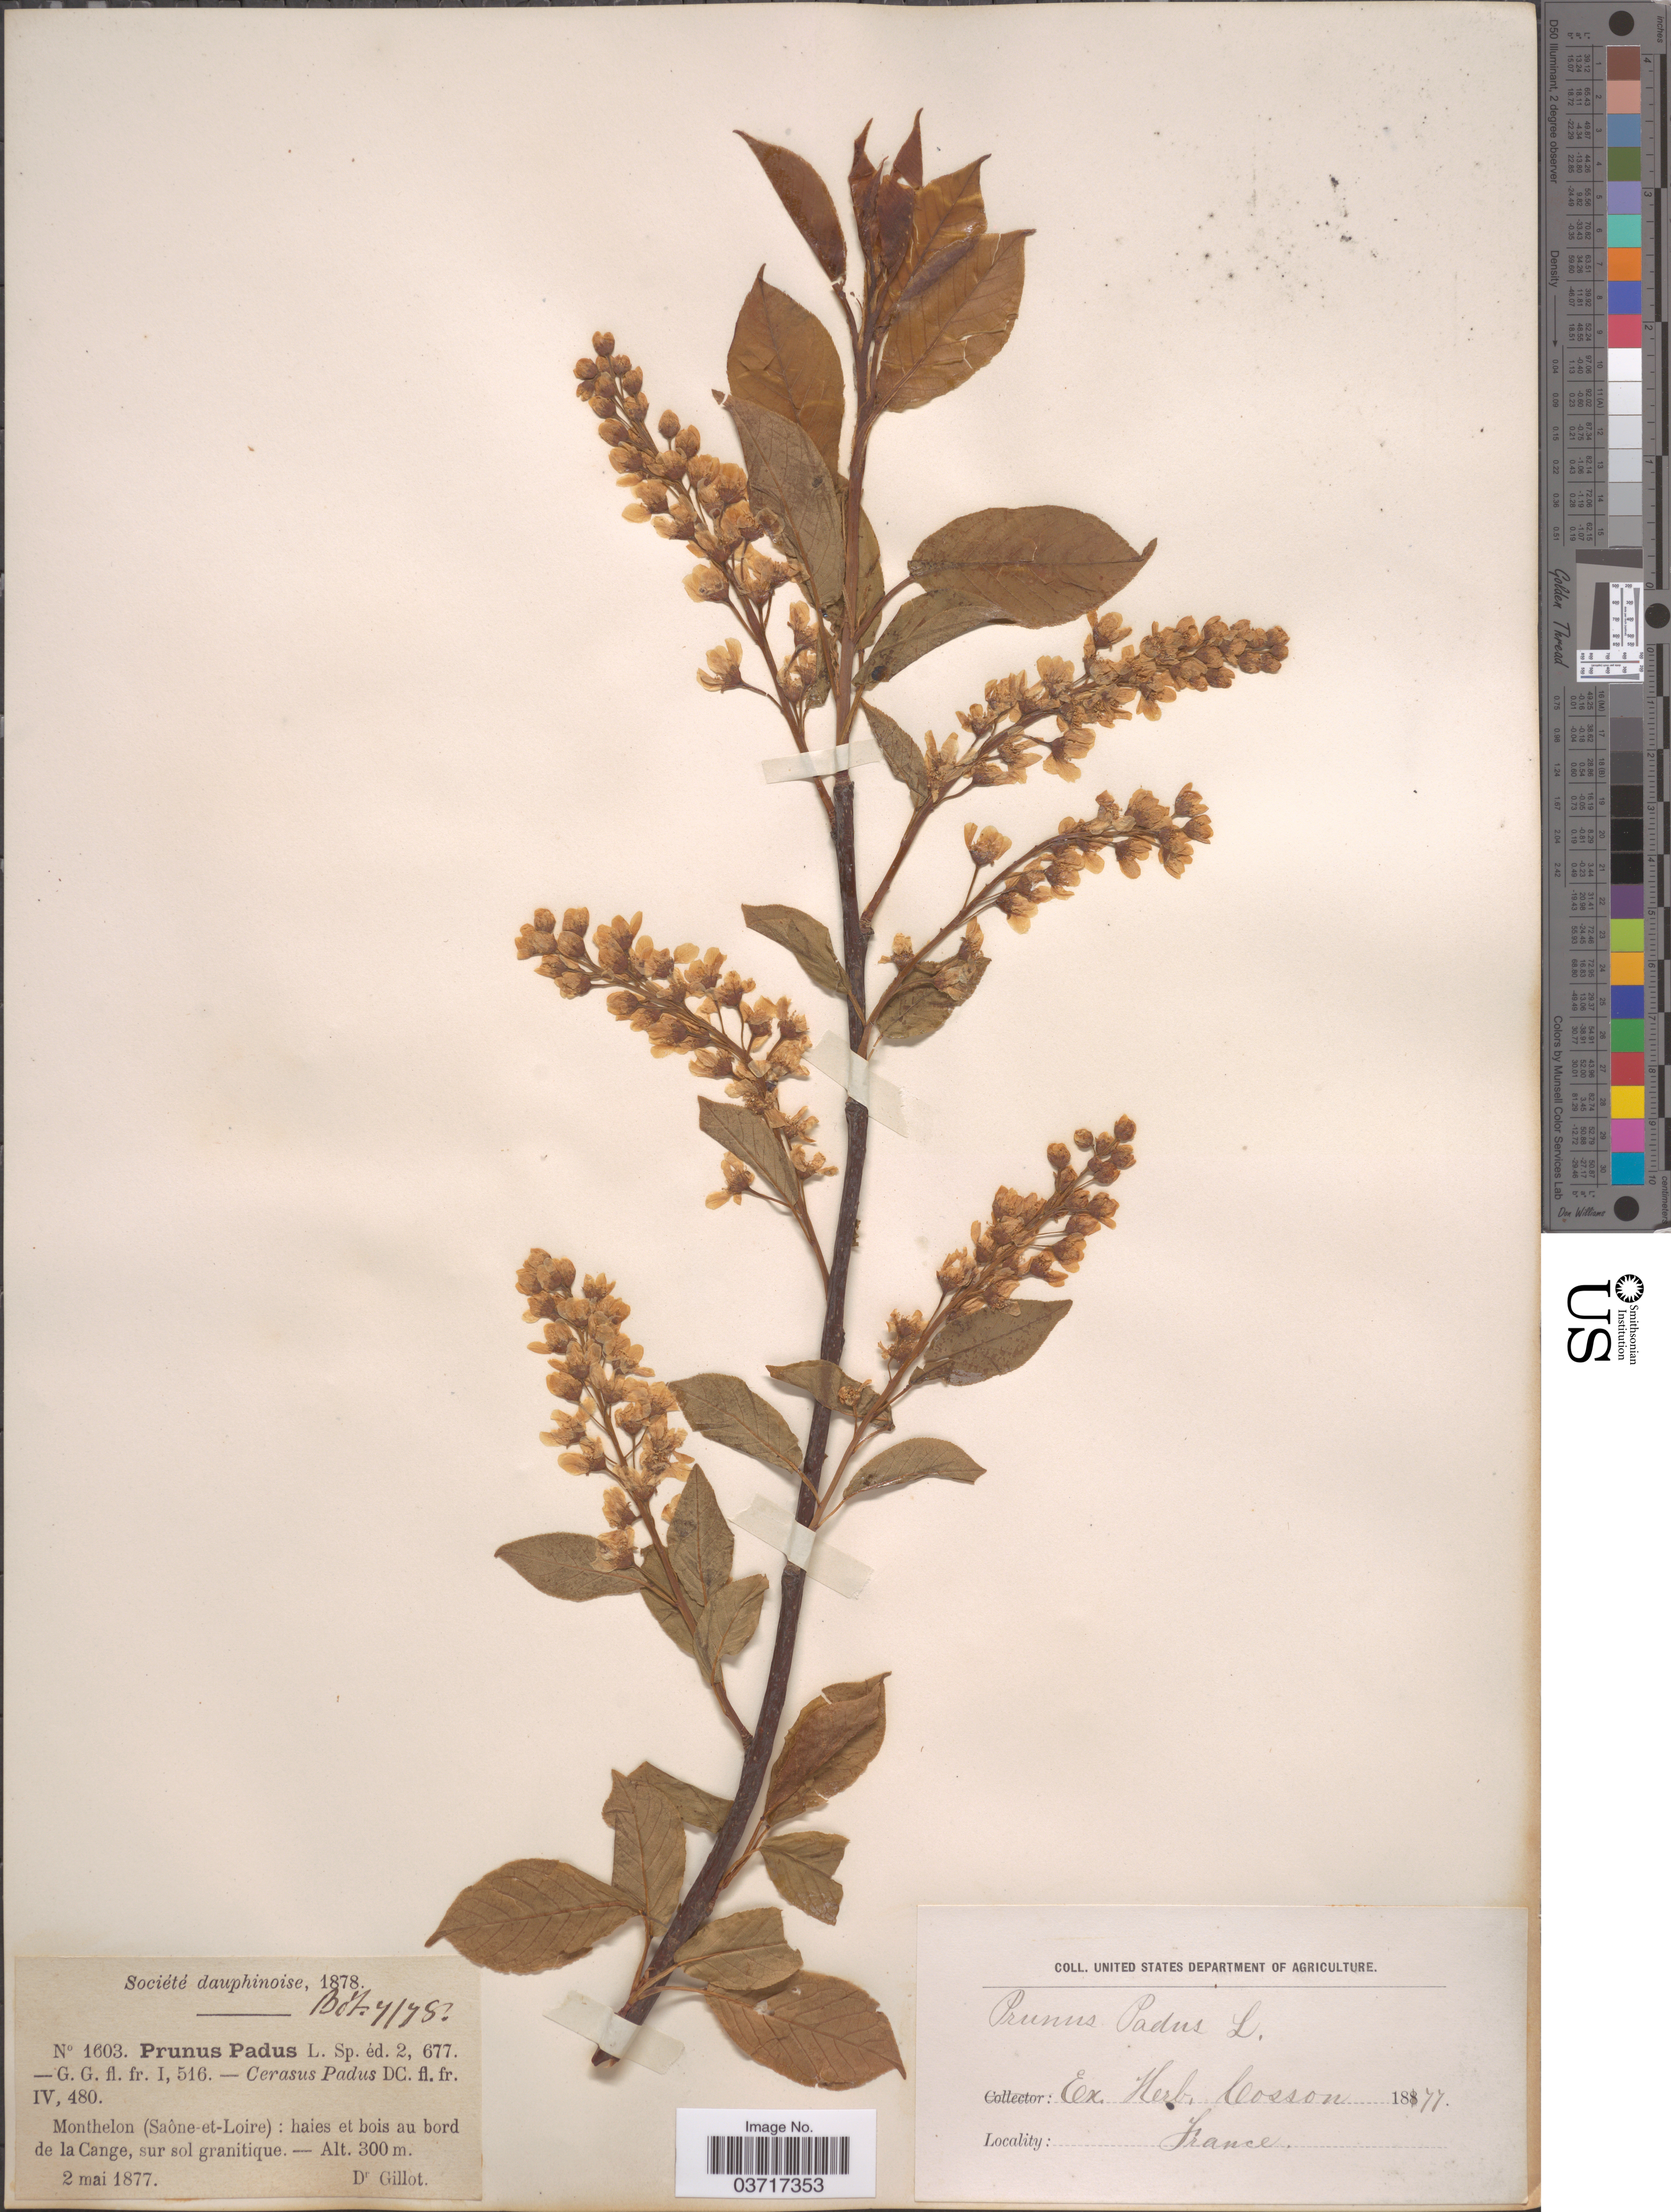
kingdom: Plantae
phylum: Tracheophyta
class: Magnoliopsida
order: Rosales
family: Rosaceae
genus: Prunus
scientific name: Prunus padus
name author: L.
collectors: Gillot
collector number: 1603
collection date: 1877-05-02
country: France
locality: Monthelon (Saône-et-Loire): haies et bois au bord de la Cange, sur sol granitique.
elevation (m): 300